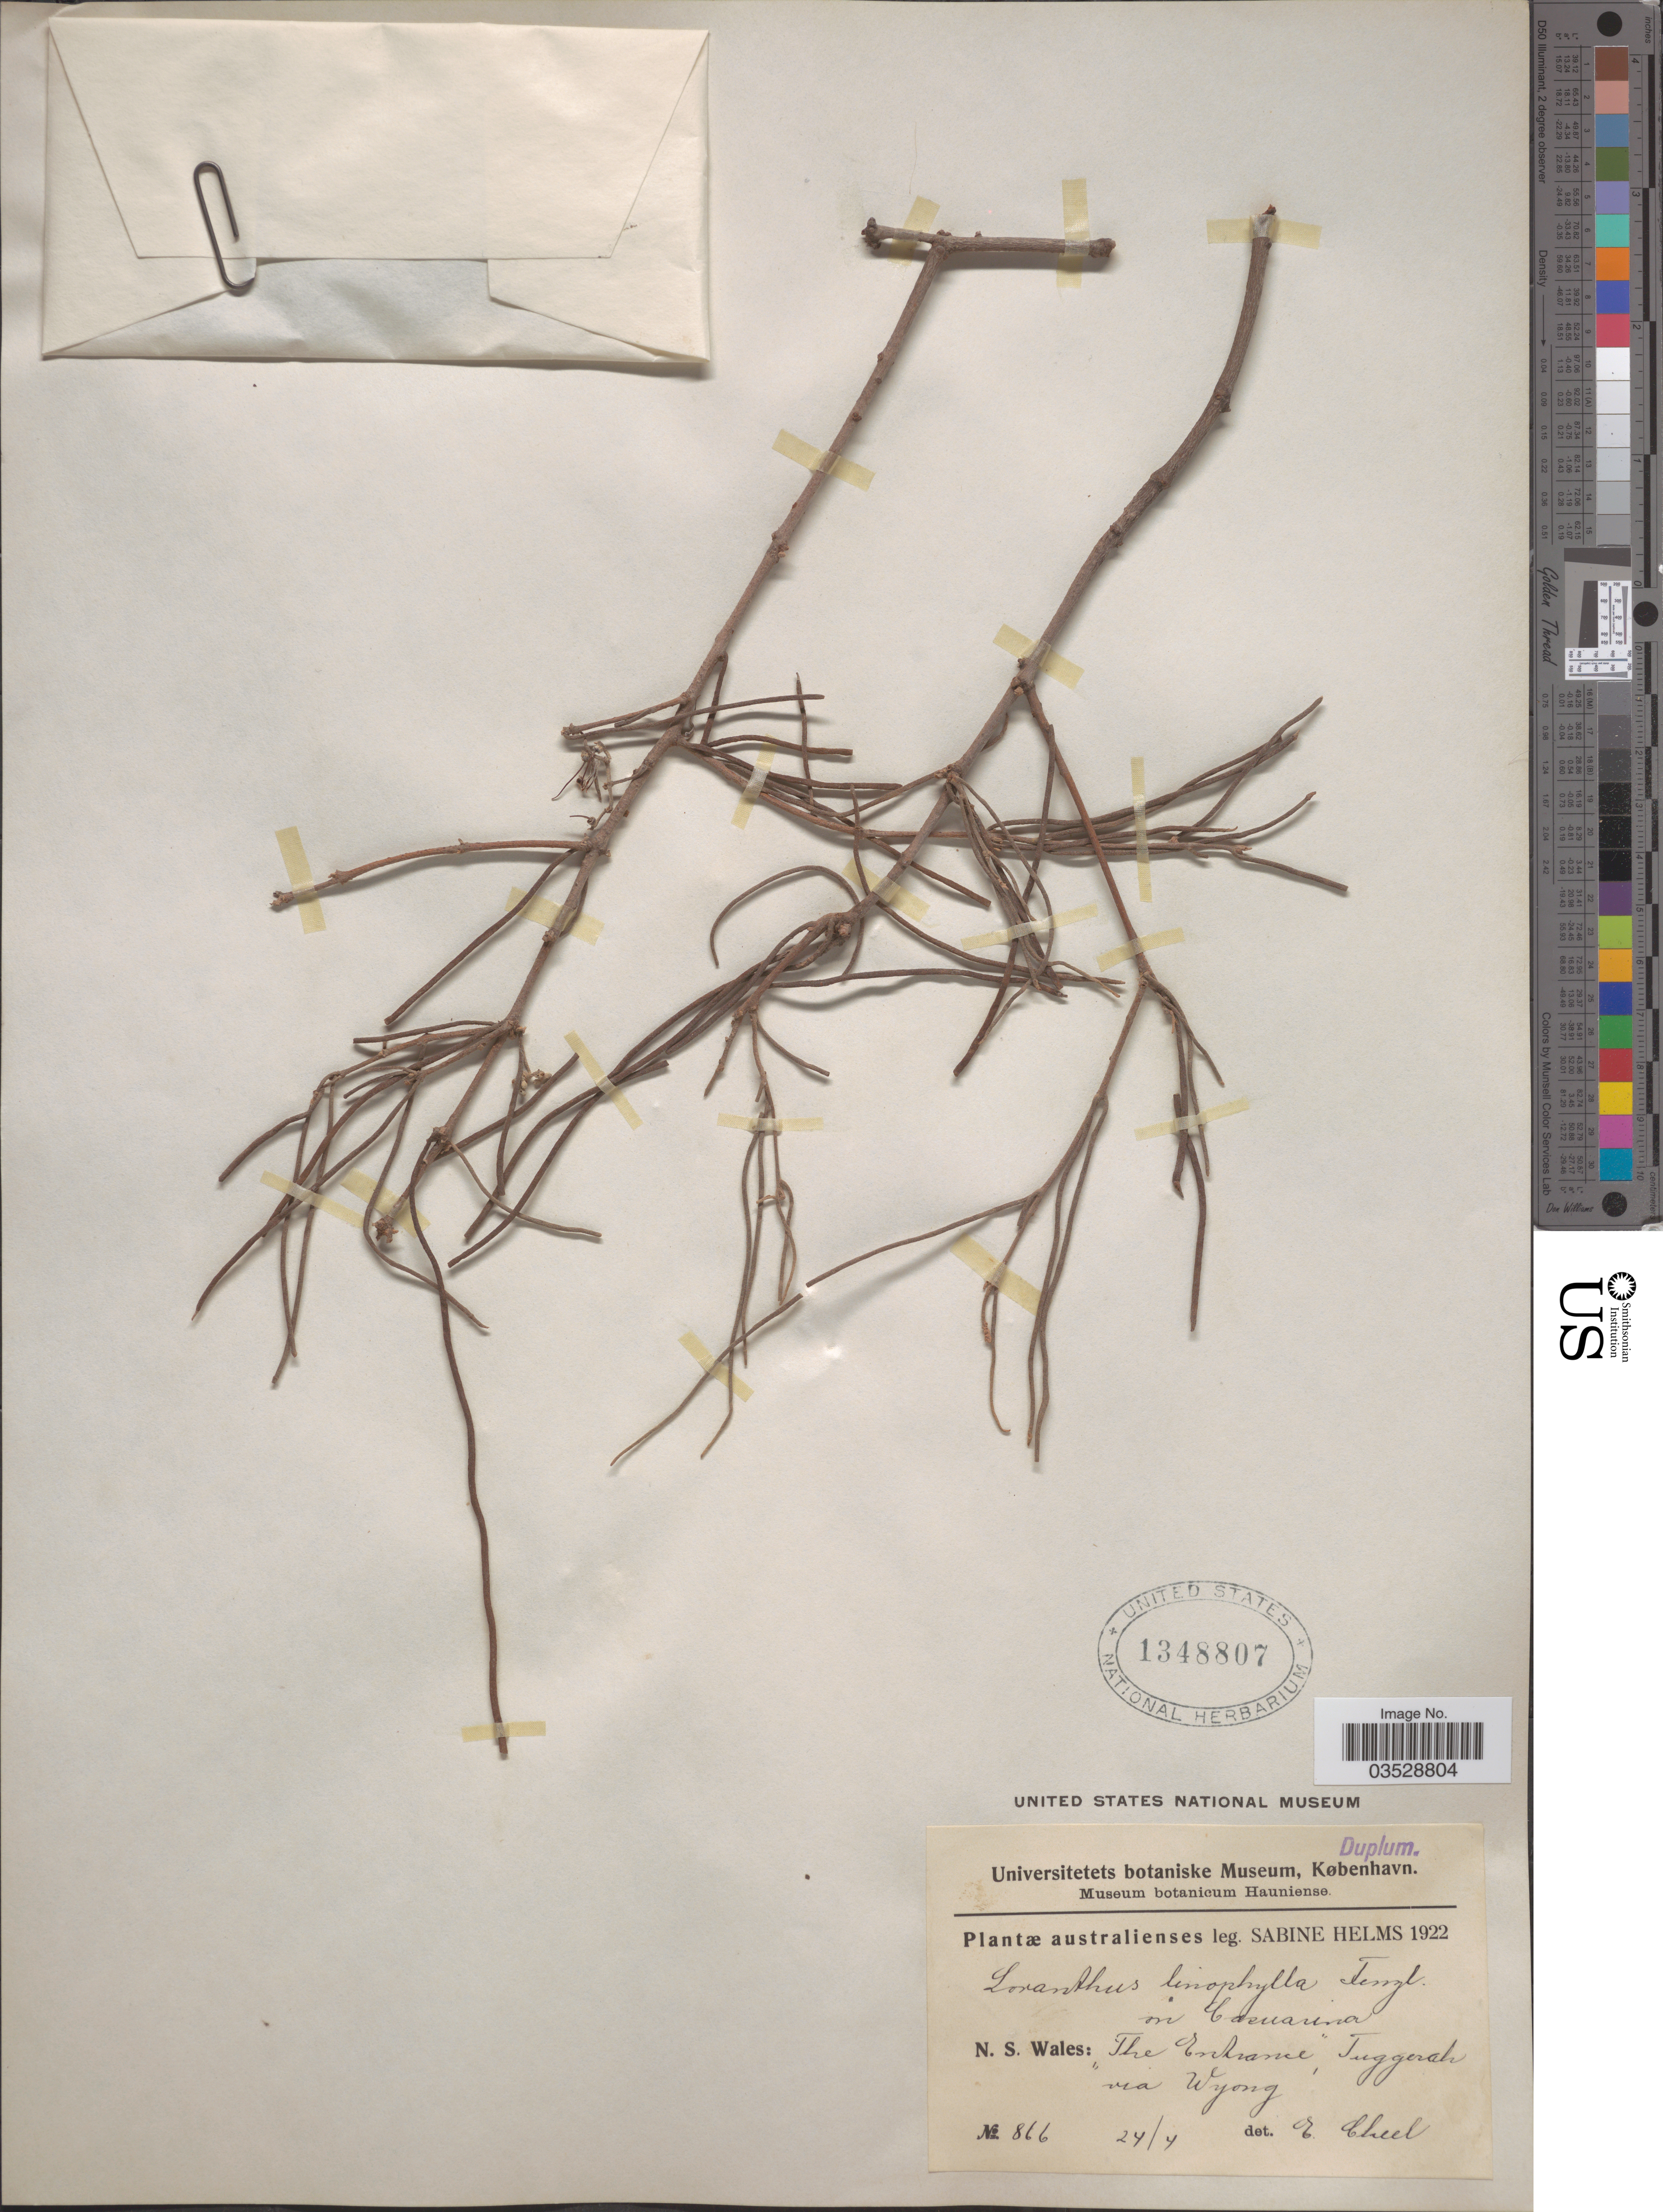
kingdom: Plantae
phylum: Tracheophyta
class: Magnoliopsida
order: Santalales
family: Loranthaceae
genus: Amyema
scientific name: Amyema linophylla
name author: Tiegh.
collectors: S. Helms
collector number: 866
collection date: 1922-04-24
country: Australia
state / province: New South Wales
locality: The Entrance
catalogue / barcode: US 1348807